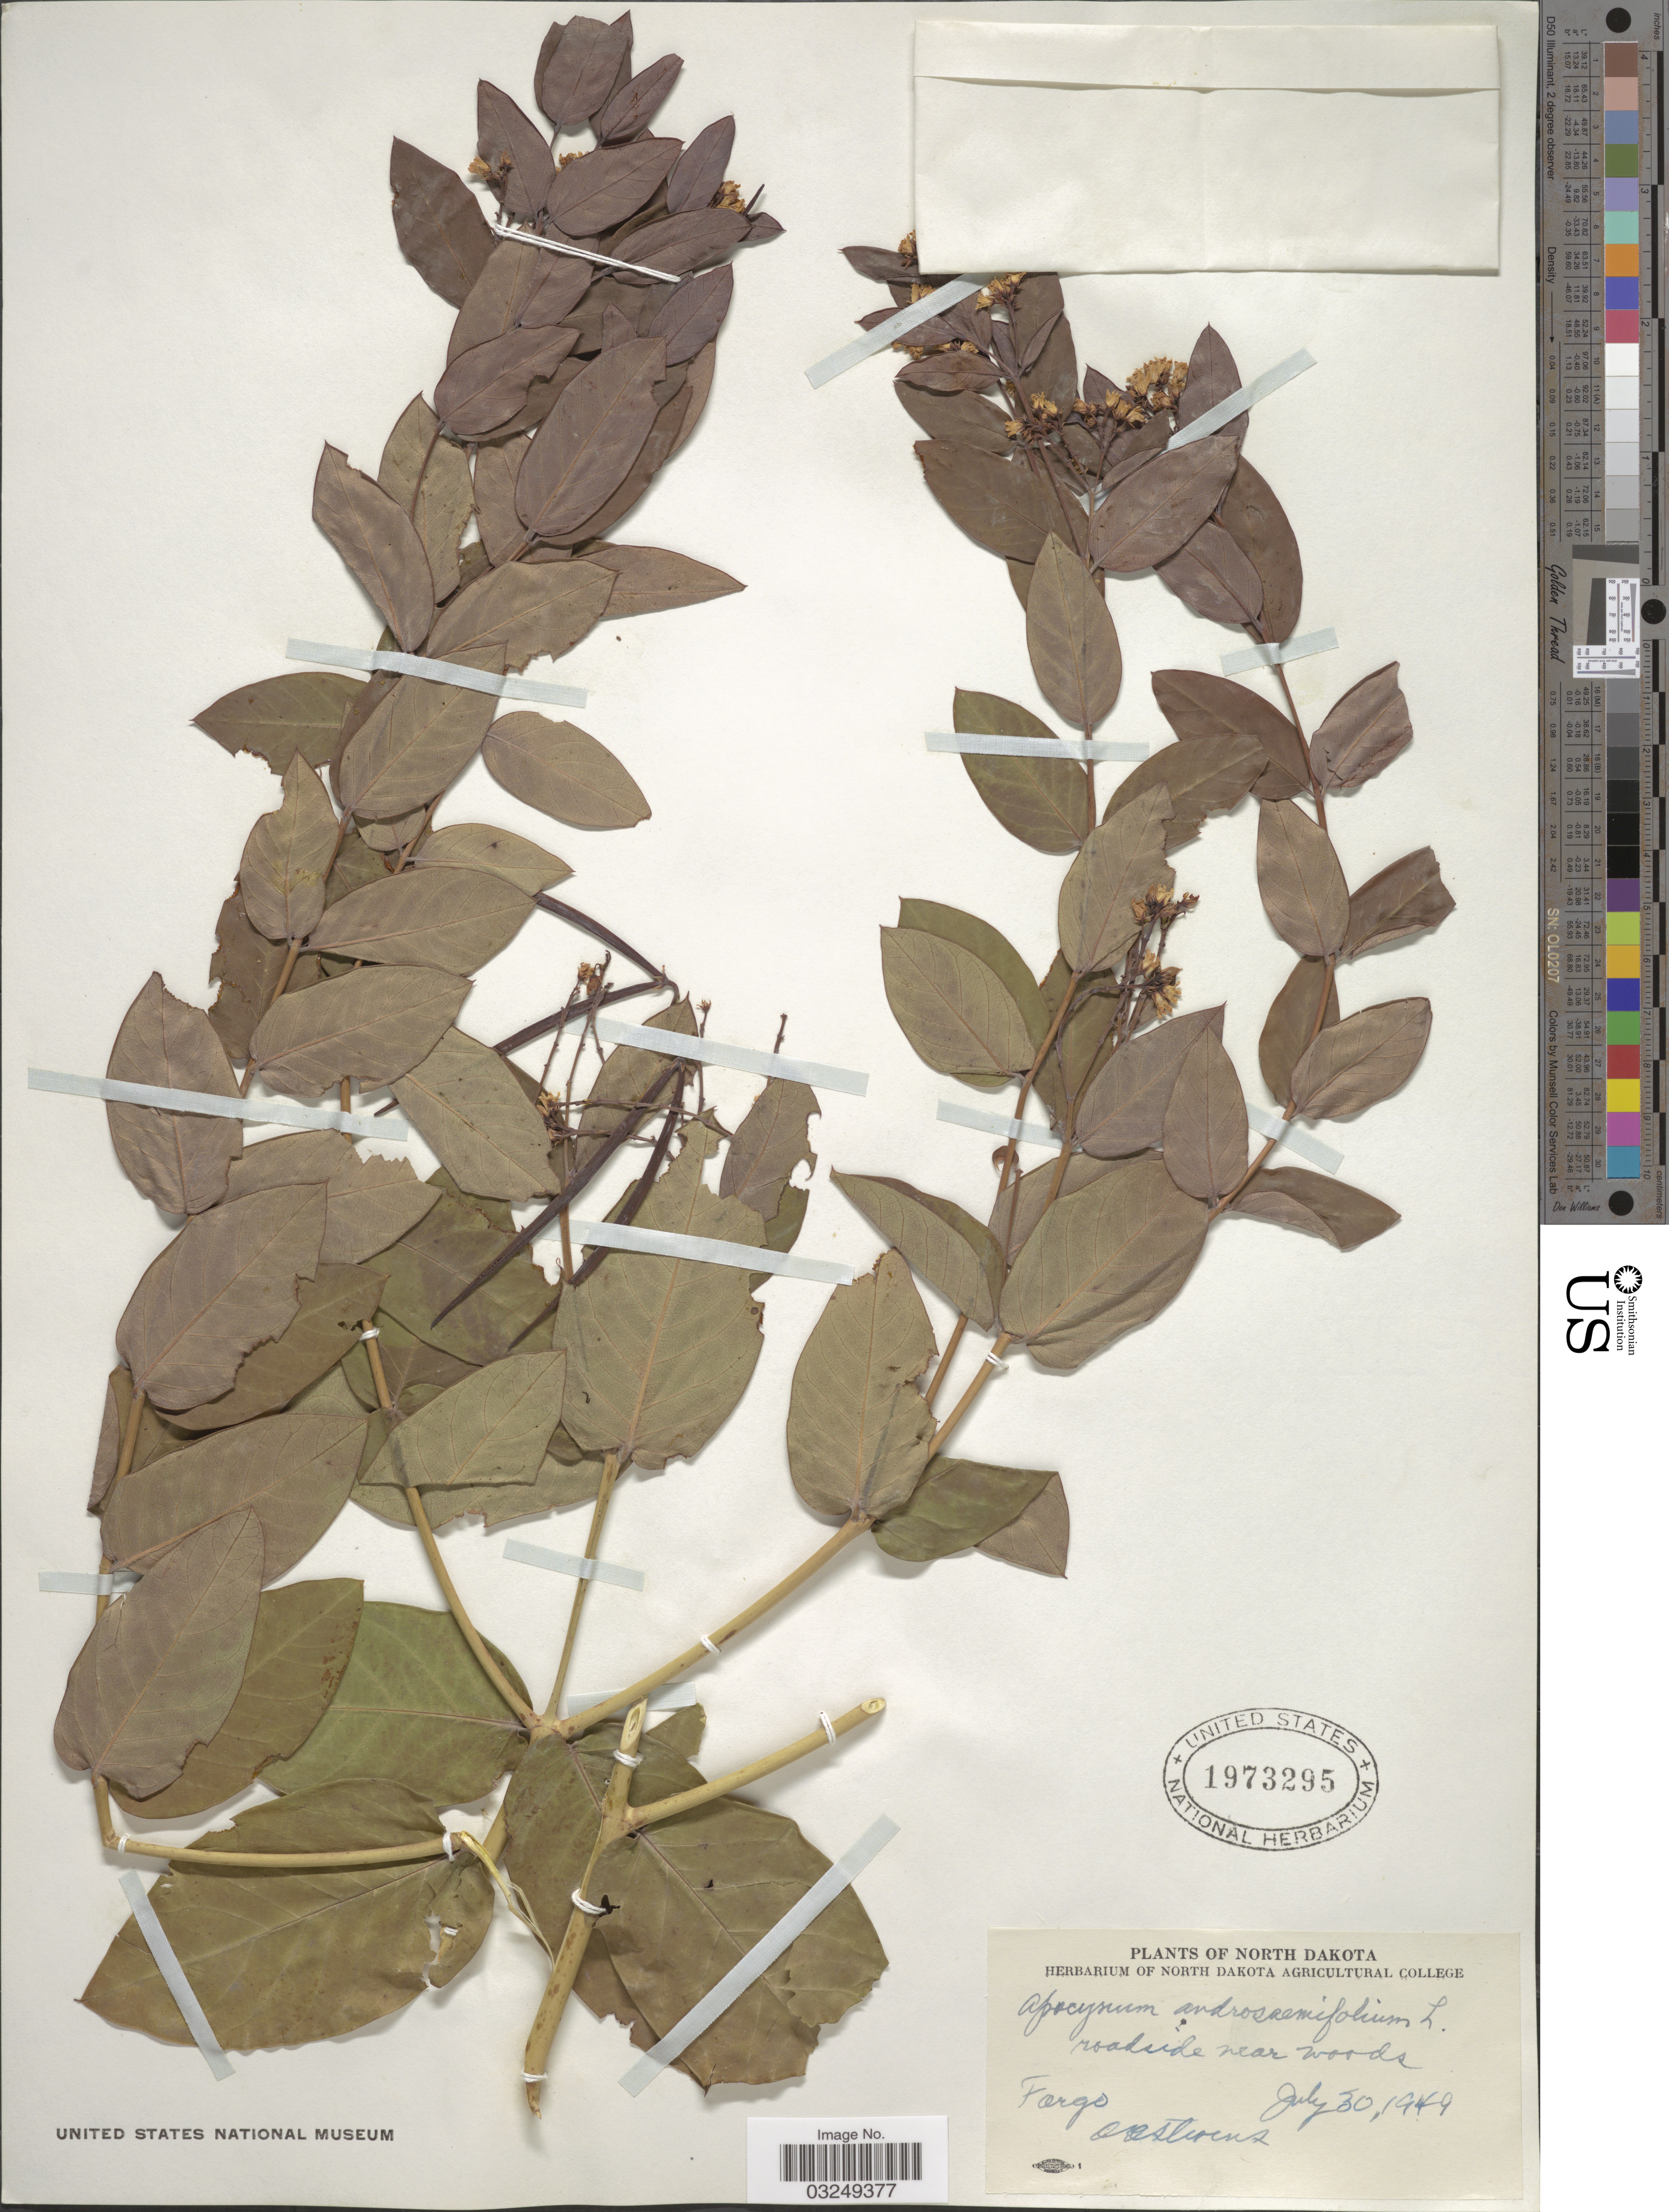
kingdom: Plantae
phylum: Tracheophyta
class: Magnoliopsida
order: Gentianales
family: Apocynaceae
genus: Apocynum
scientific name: Apocynum androsaemifolium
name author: L.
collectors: O. A. Stevens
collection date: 1949-07-30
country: United States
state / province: North Dakota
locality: Roadside near woods, Fargo.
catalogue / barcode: US 1973295